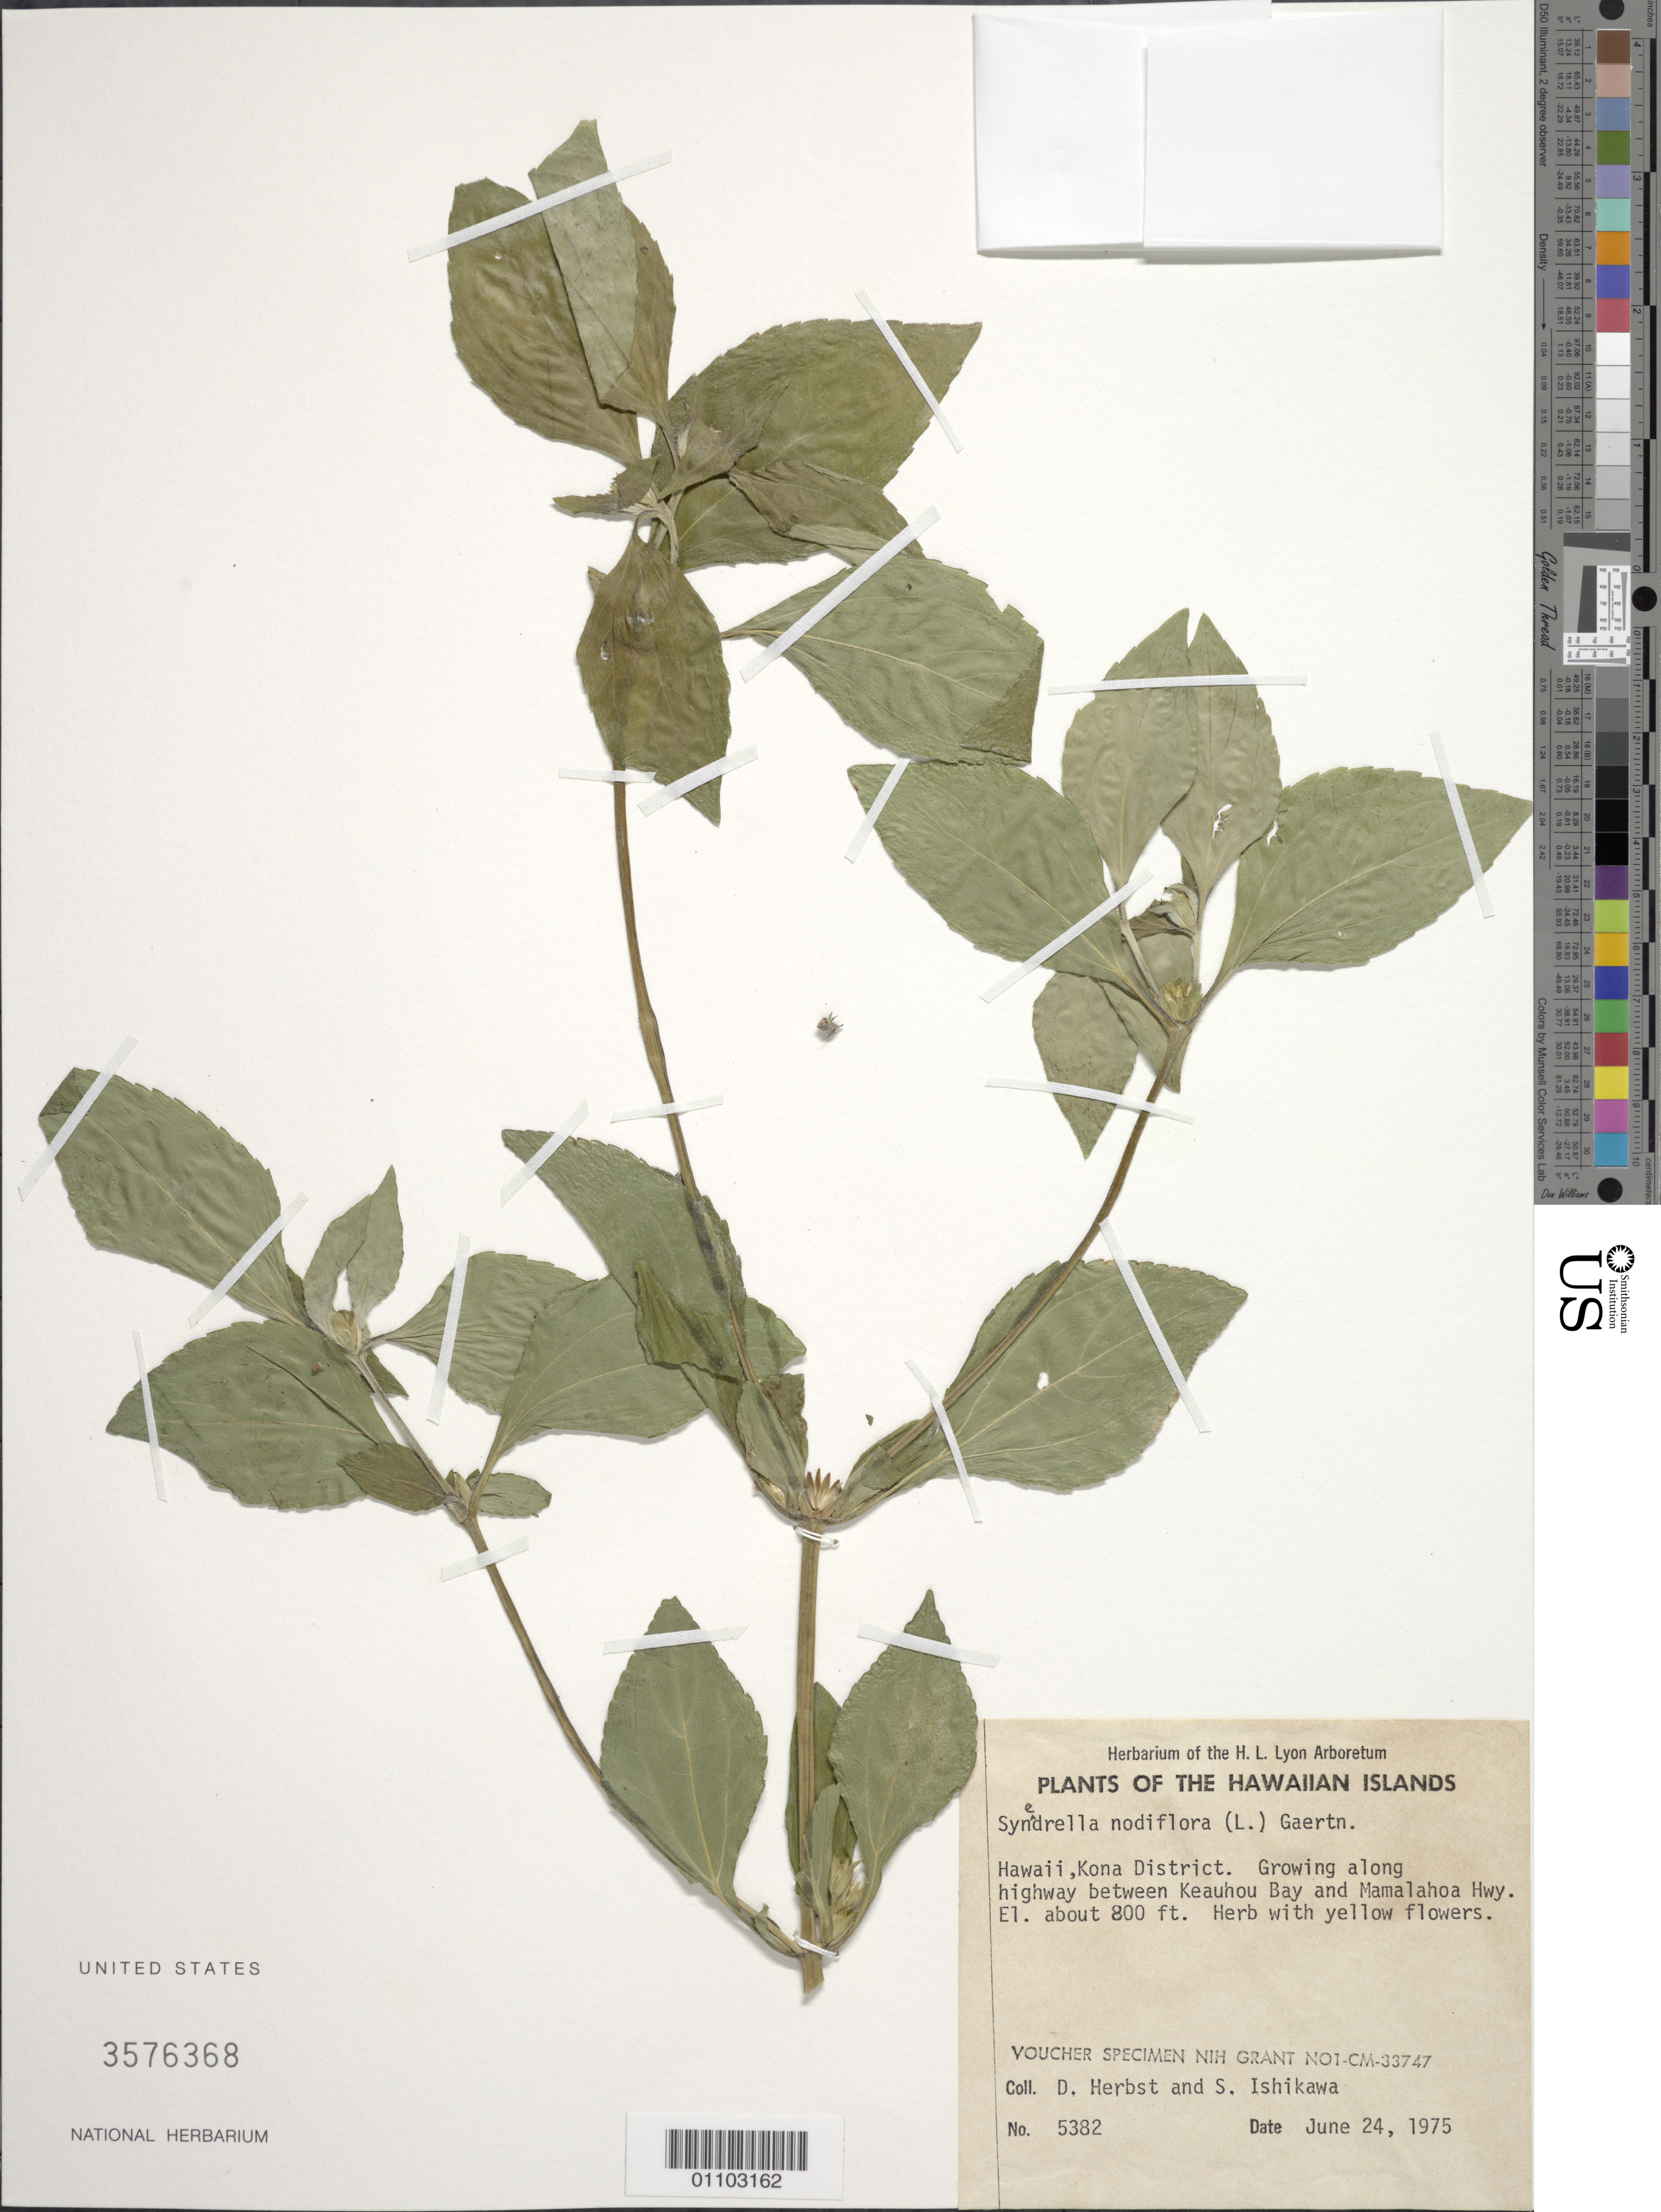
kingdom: Plantae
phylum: Tracheophyta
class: Magnoliopsida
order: Asterales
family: Asteraceae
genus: Synedrella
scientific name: Synedrella nodiflora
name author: (L.) Gaertn.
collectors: D. R. Herbst & S. Ishikawa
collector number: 5382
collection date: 1975-06-24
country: United States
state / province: Hawaii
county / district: Hawaii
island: Hawaii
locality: Kona District, between Keauhou Bay and Mamalahoa Hwy.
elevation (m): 244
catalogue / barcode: US 3576368